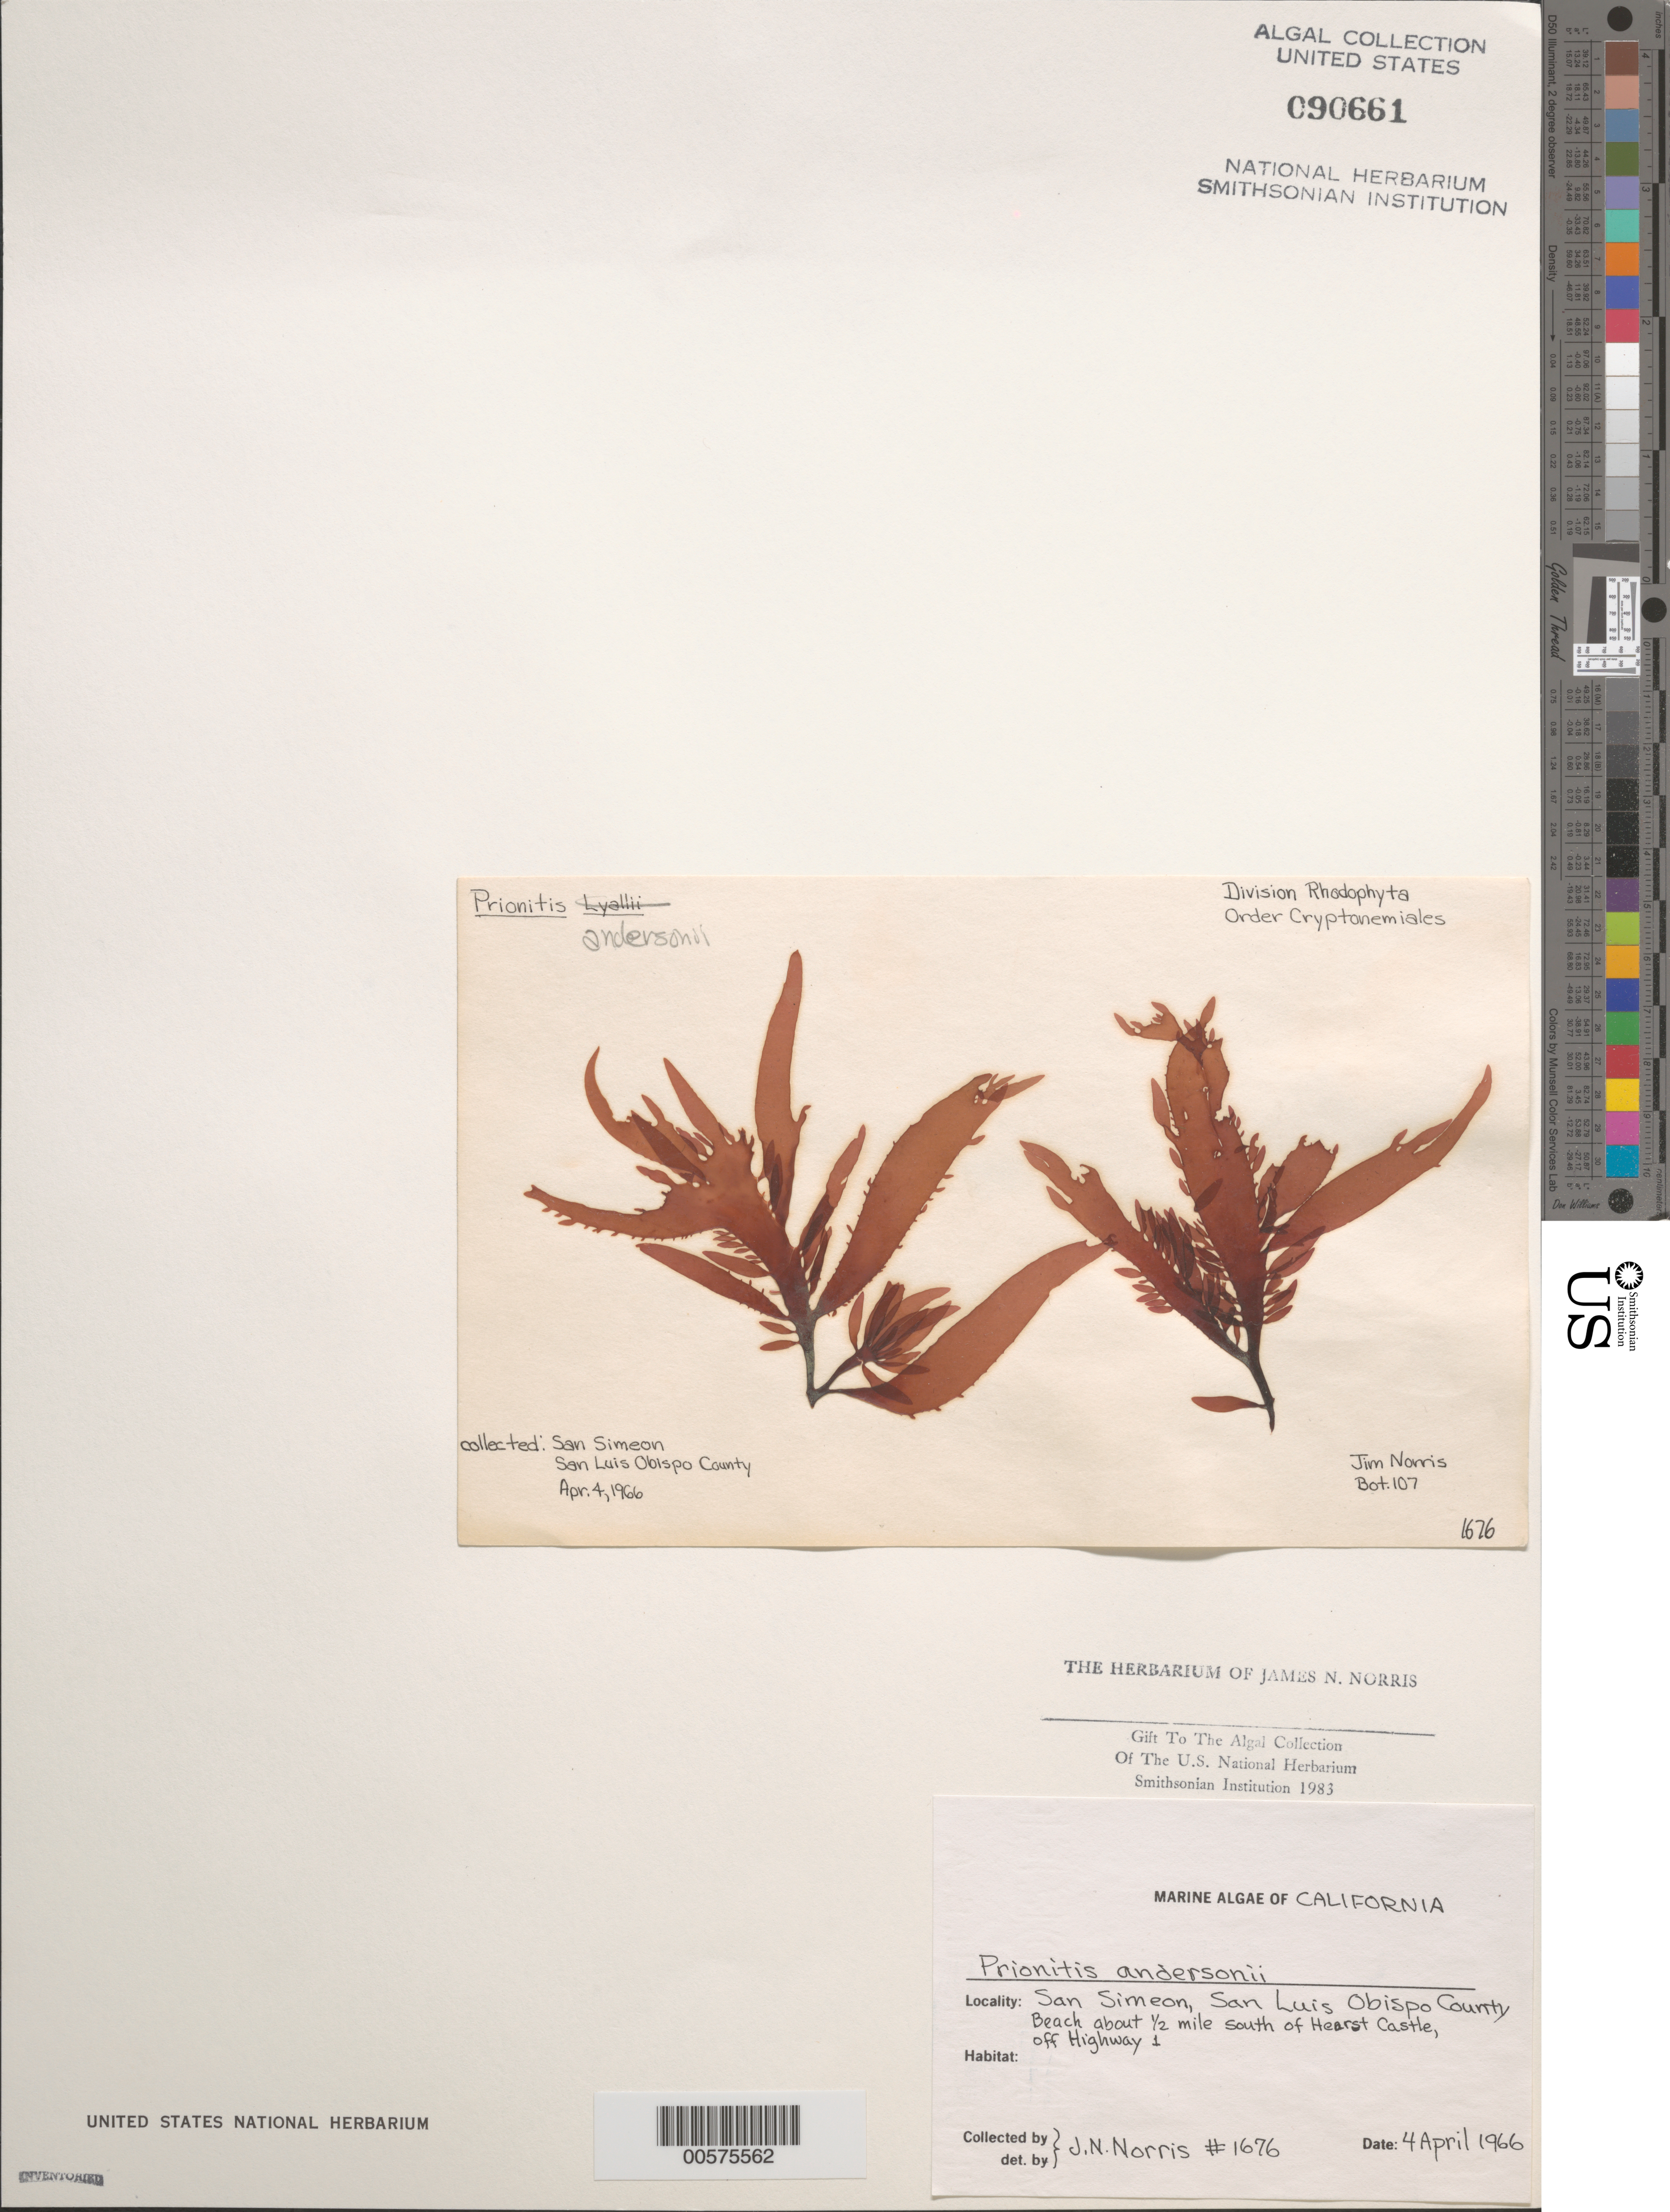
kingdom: Plantae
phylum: Rhodophyta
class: Florideophyceae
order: Cryptonemiales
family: Cryptonemiaceae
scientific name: Prionitis sternbergii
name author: (C. Agardh) J. Agardh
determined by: Algae name updating Project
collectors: J. N. Norris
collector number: JN-1676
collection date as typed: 04 Apr 1966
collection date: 1966-04-04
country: United States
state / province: California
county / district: San Luis Obispo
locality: San Simeon, beach ca. 1/2 mile south of Hearst Castle, off Highway 1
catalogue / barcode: US 90661